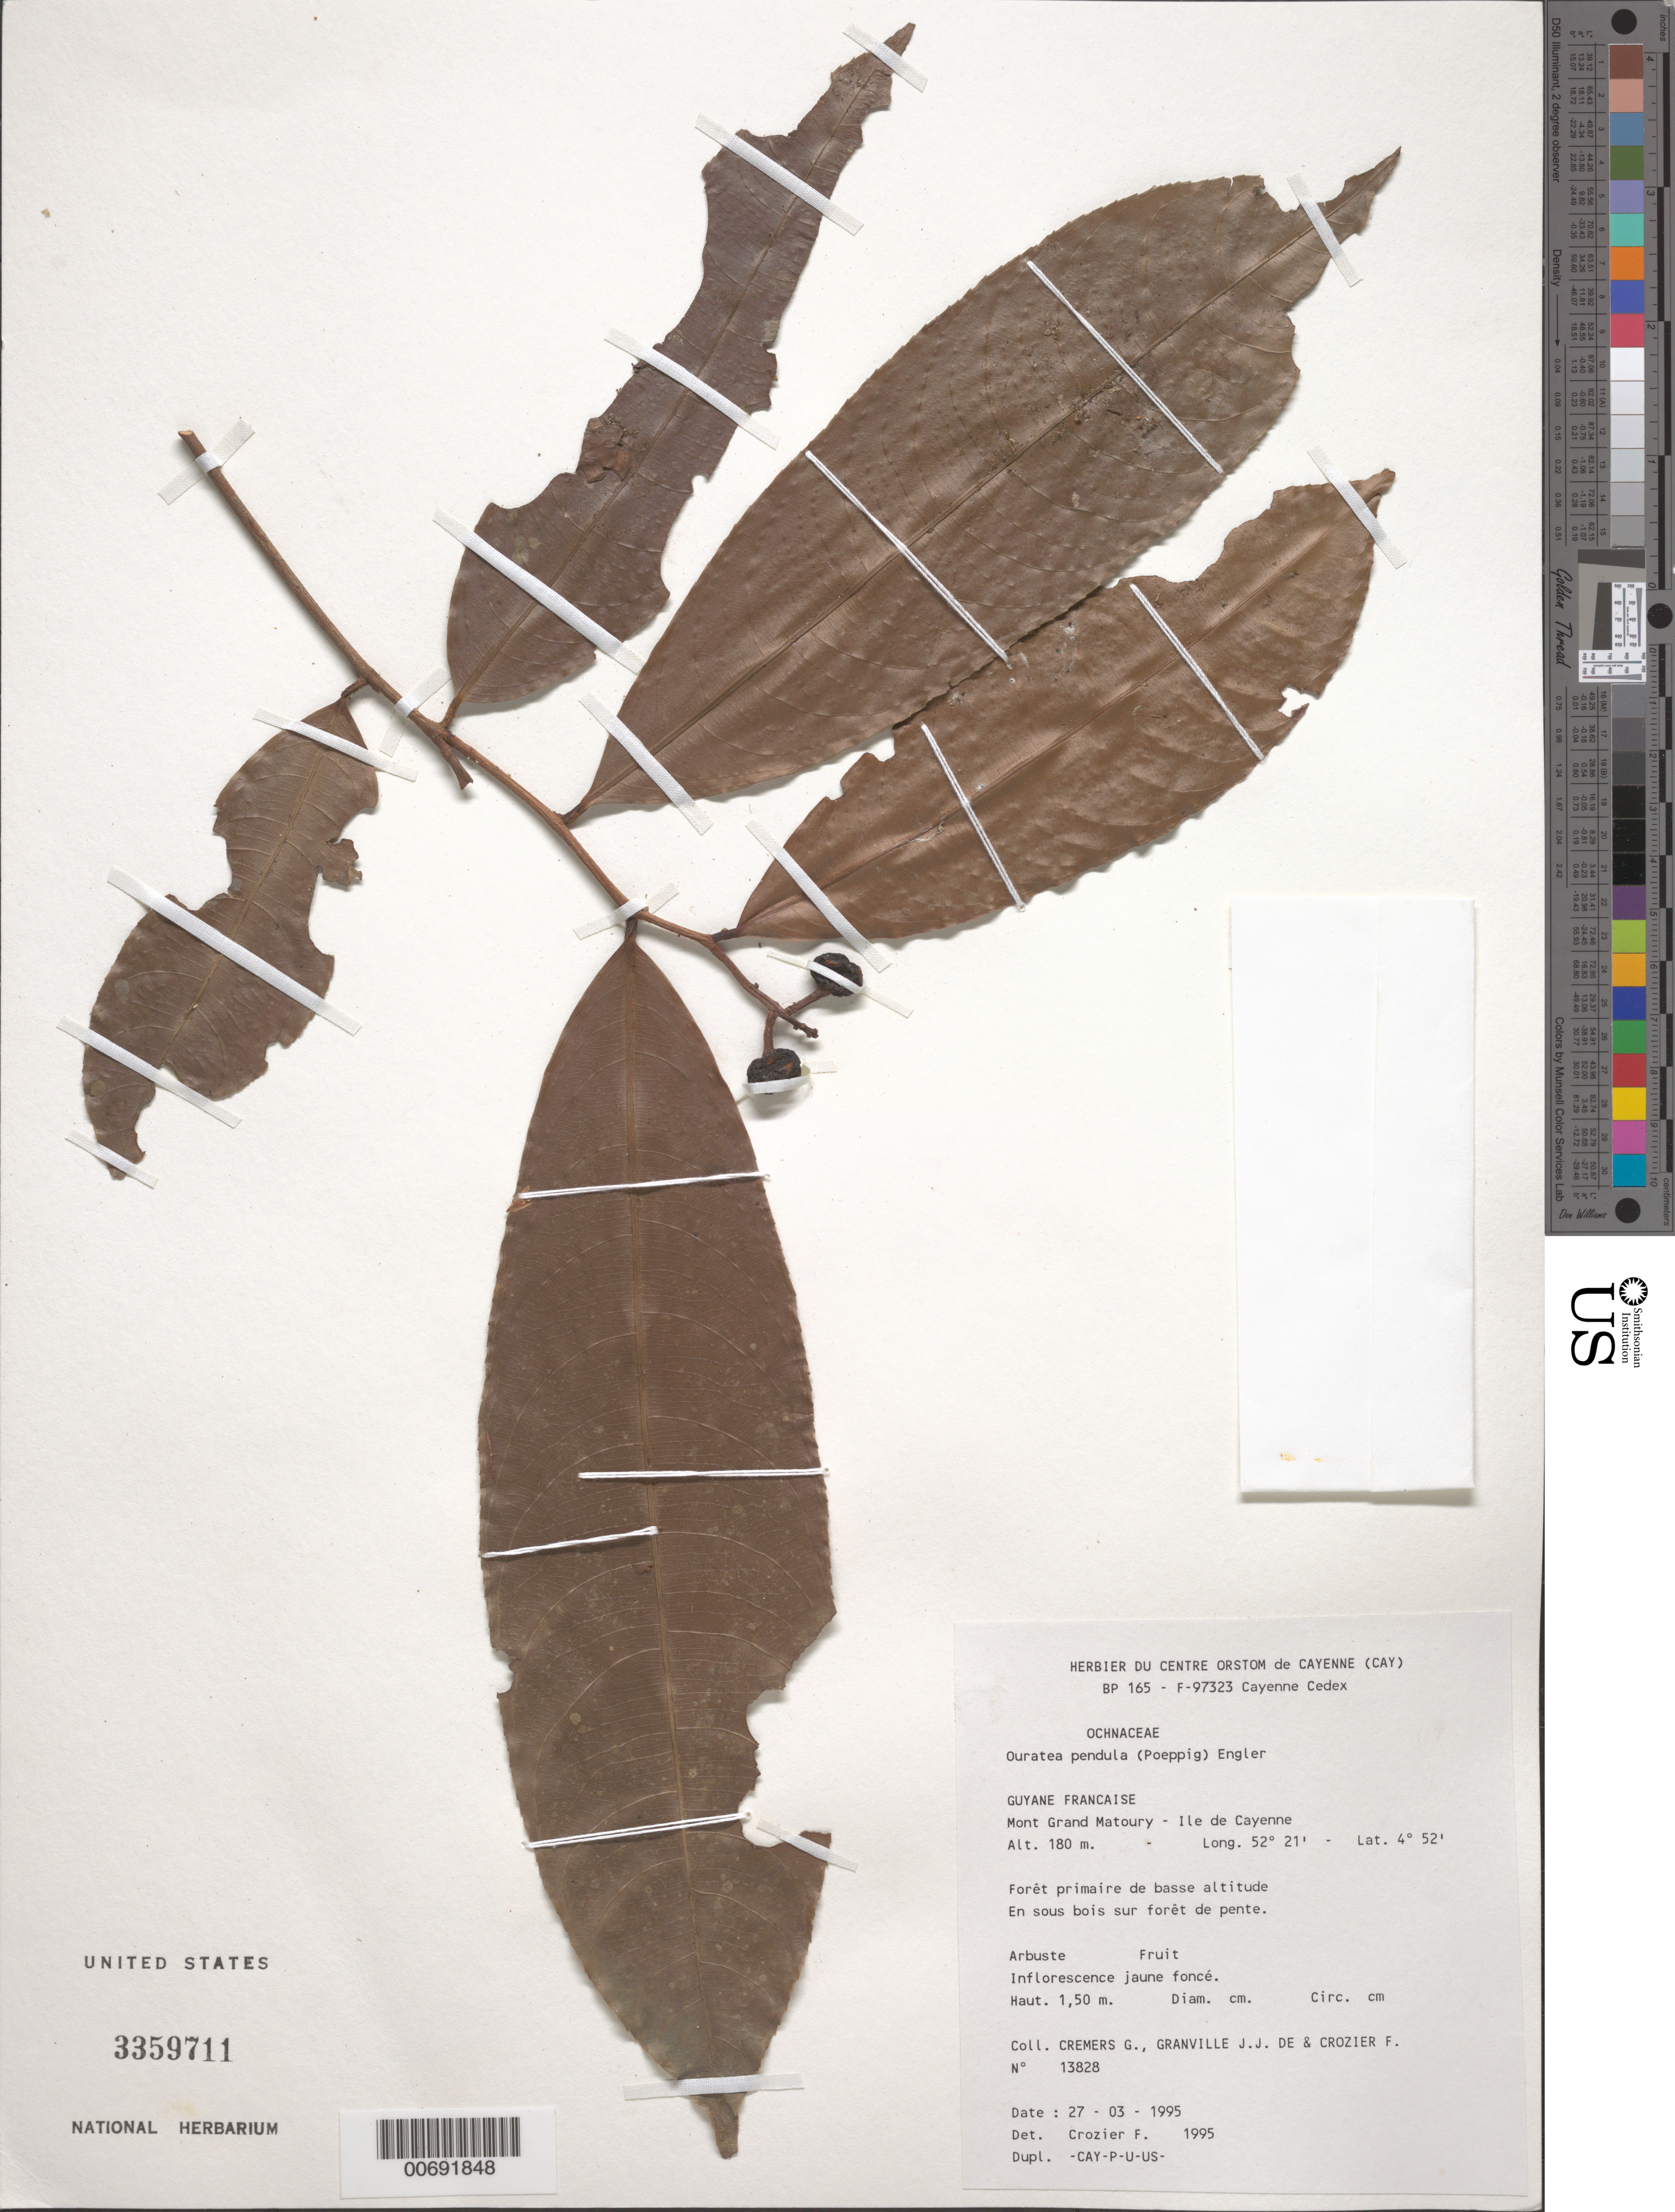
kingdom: Plantae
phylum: Tracheophyta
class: Magnoliopsida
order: Malpighiales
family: Ochnaceae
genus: Ouratea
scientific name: Ouratea pendula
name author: Poepp. ex Engl.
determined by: Crozier, F.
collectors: G. Cremers, J.-J. de Granville & F. Crozier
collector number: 13828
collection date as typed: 27-Mar-95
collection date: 1995-03-27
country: French Guiana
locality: Mont Grand Matoury, Ile de Cayenne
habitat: Forêt primaire de basse altitude, en soud bois sur forêt de pente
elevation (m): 180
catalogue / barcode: US 3359711